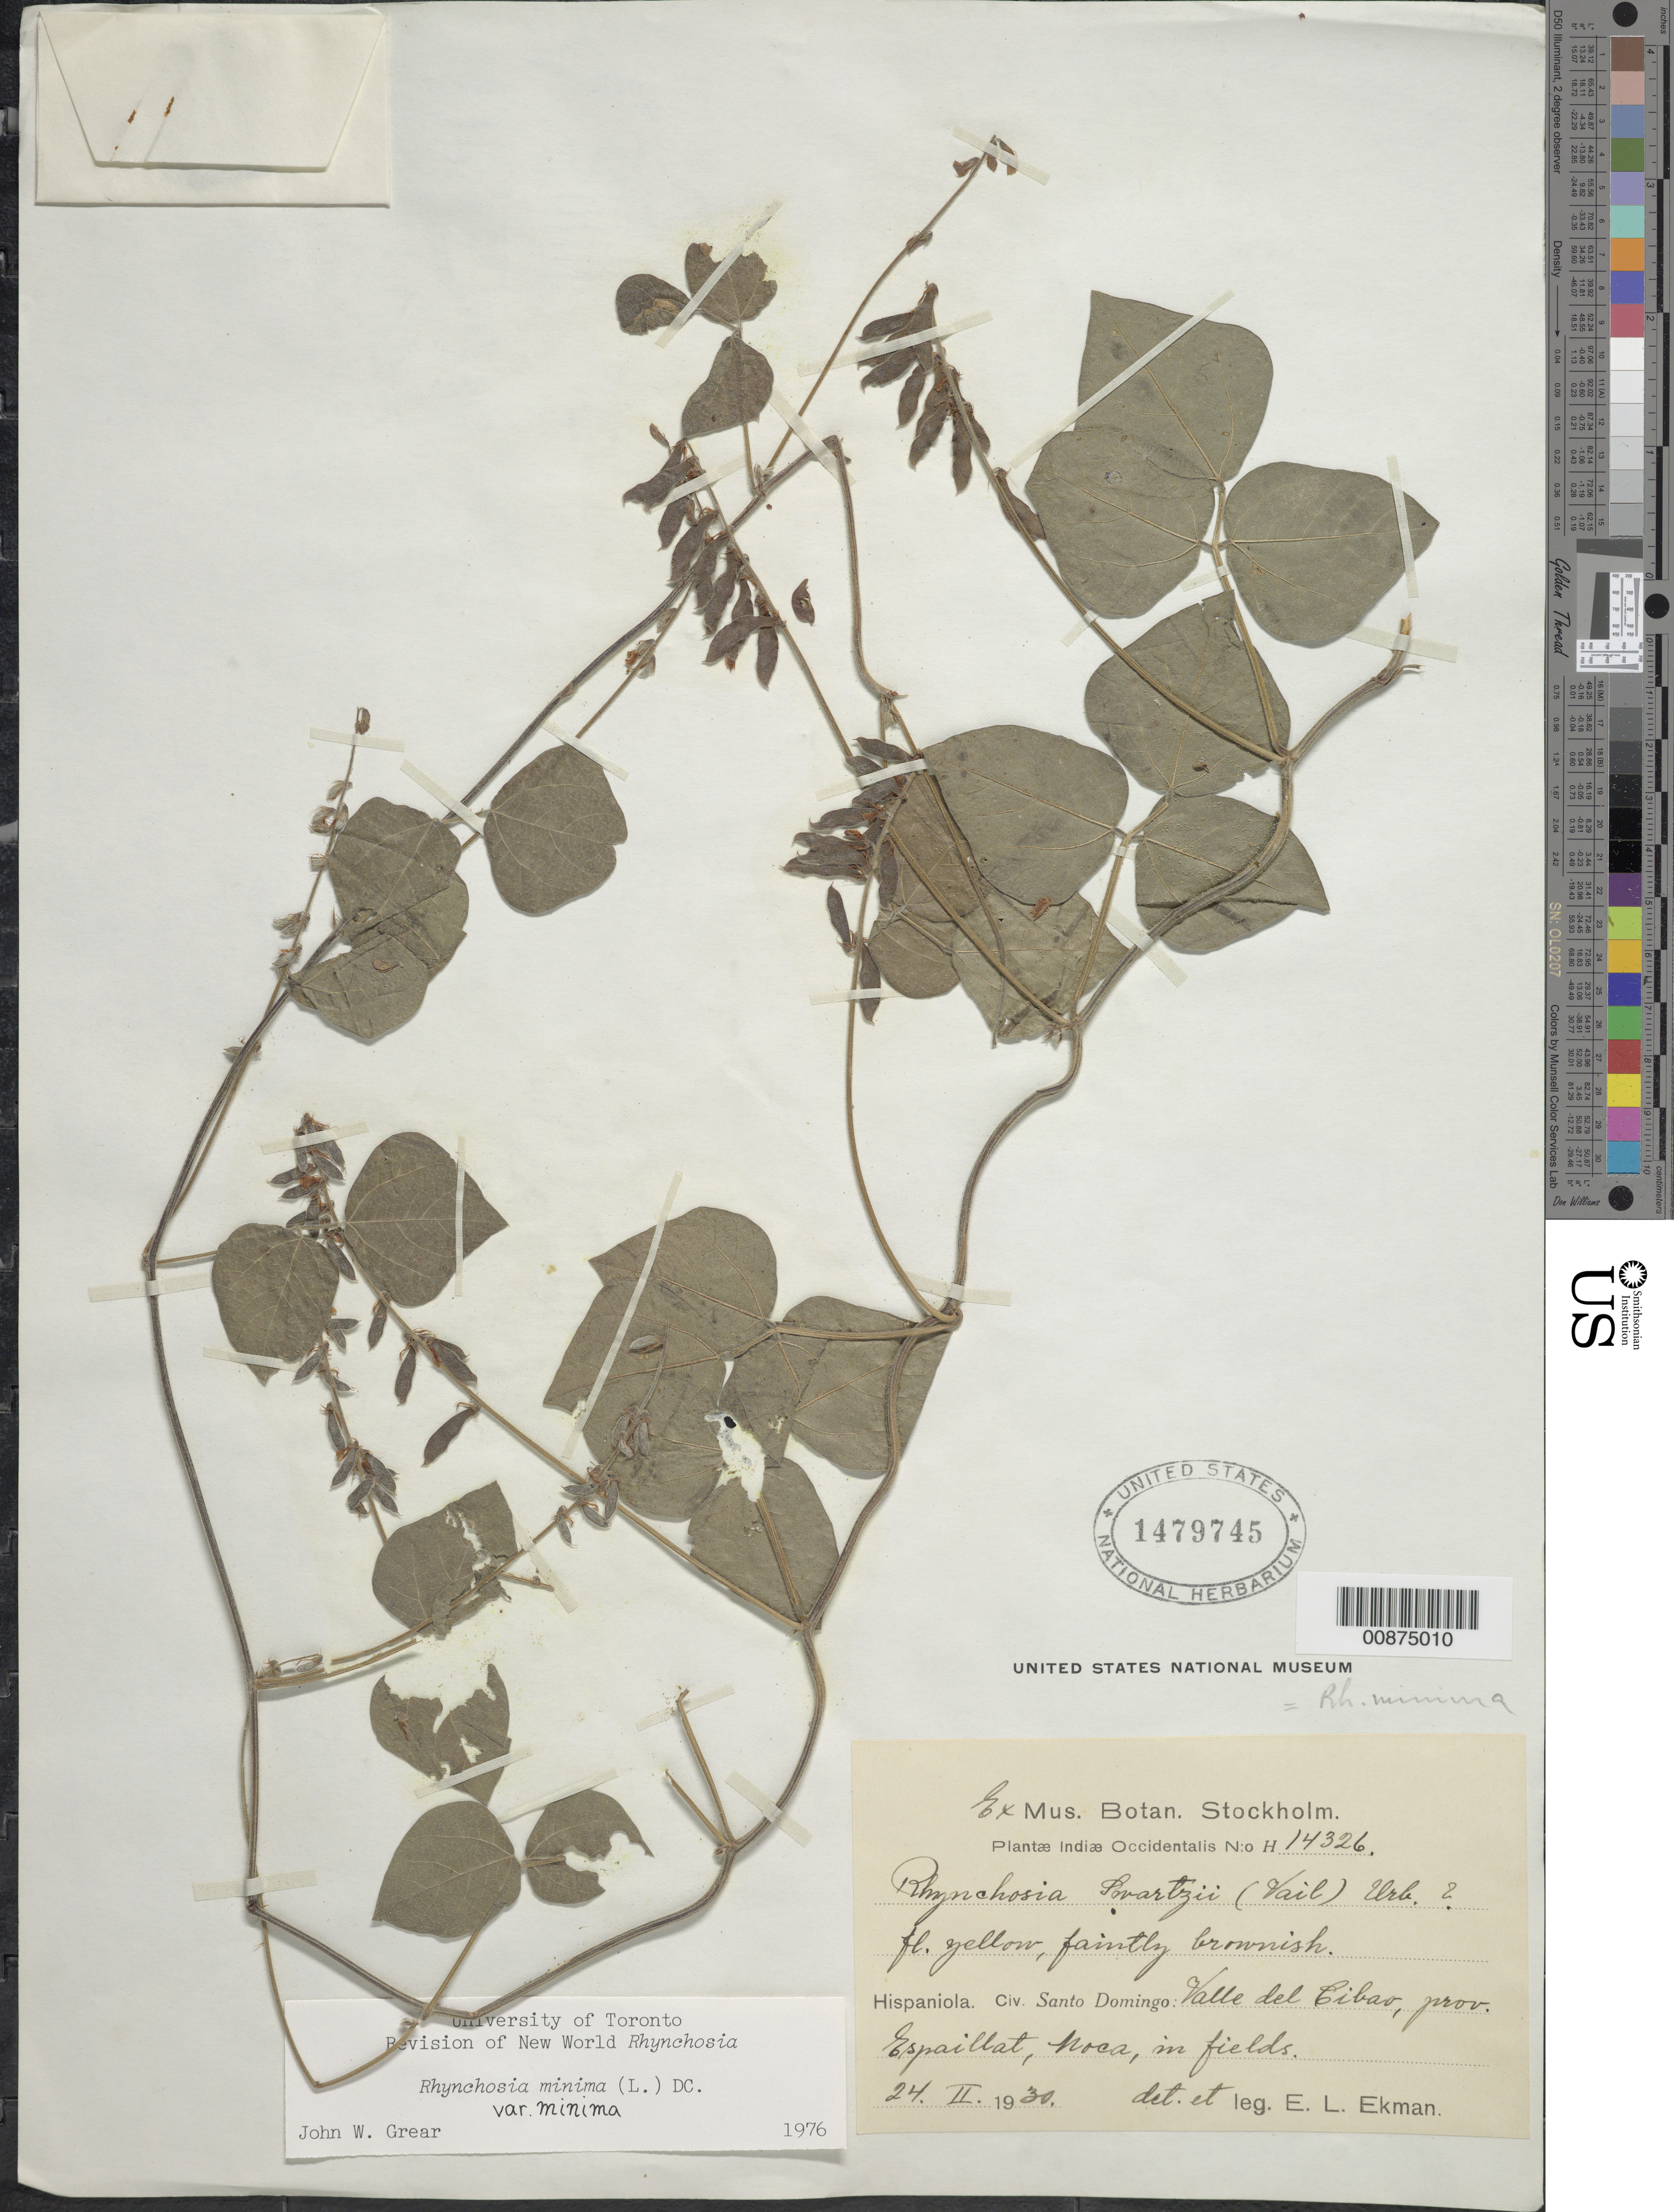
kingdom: Plantae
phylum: Tracheophyta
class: Magnoliopsida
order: Fabales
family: Fabaceae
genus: Rhynchosia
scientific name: Rhynchosia minima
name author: (L.) DC.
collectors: E. L. Ekman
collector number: H 14326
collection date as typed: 24 Feb 1930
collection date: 1930-02-24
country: Dominican Republic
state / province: Espaillat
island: Hispaniola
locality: Valle del Cibao, Moca.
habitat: In fields.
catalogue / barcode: US 1479745